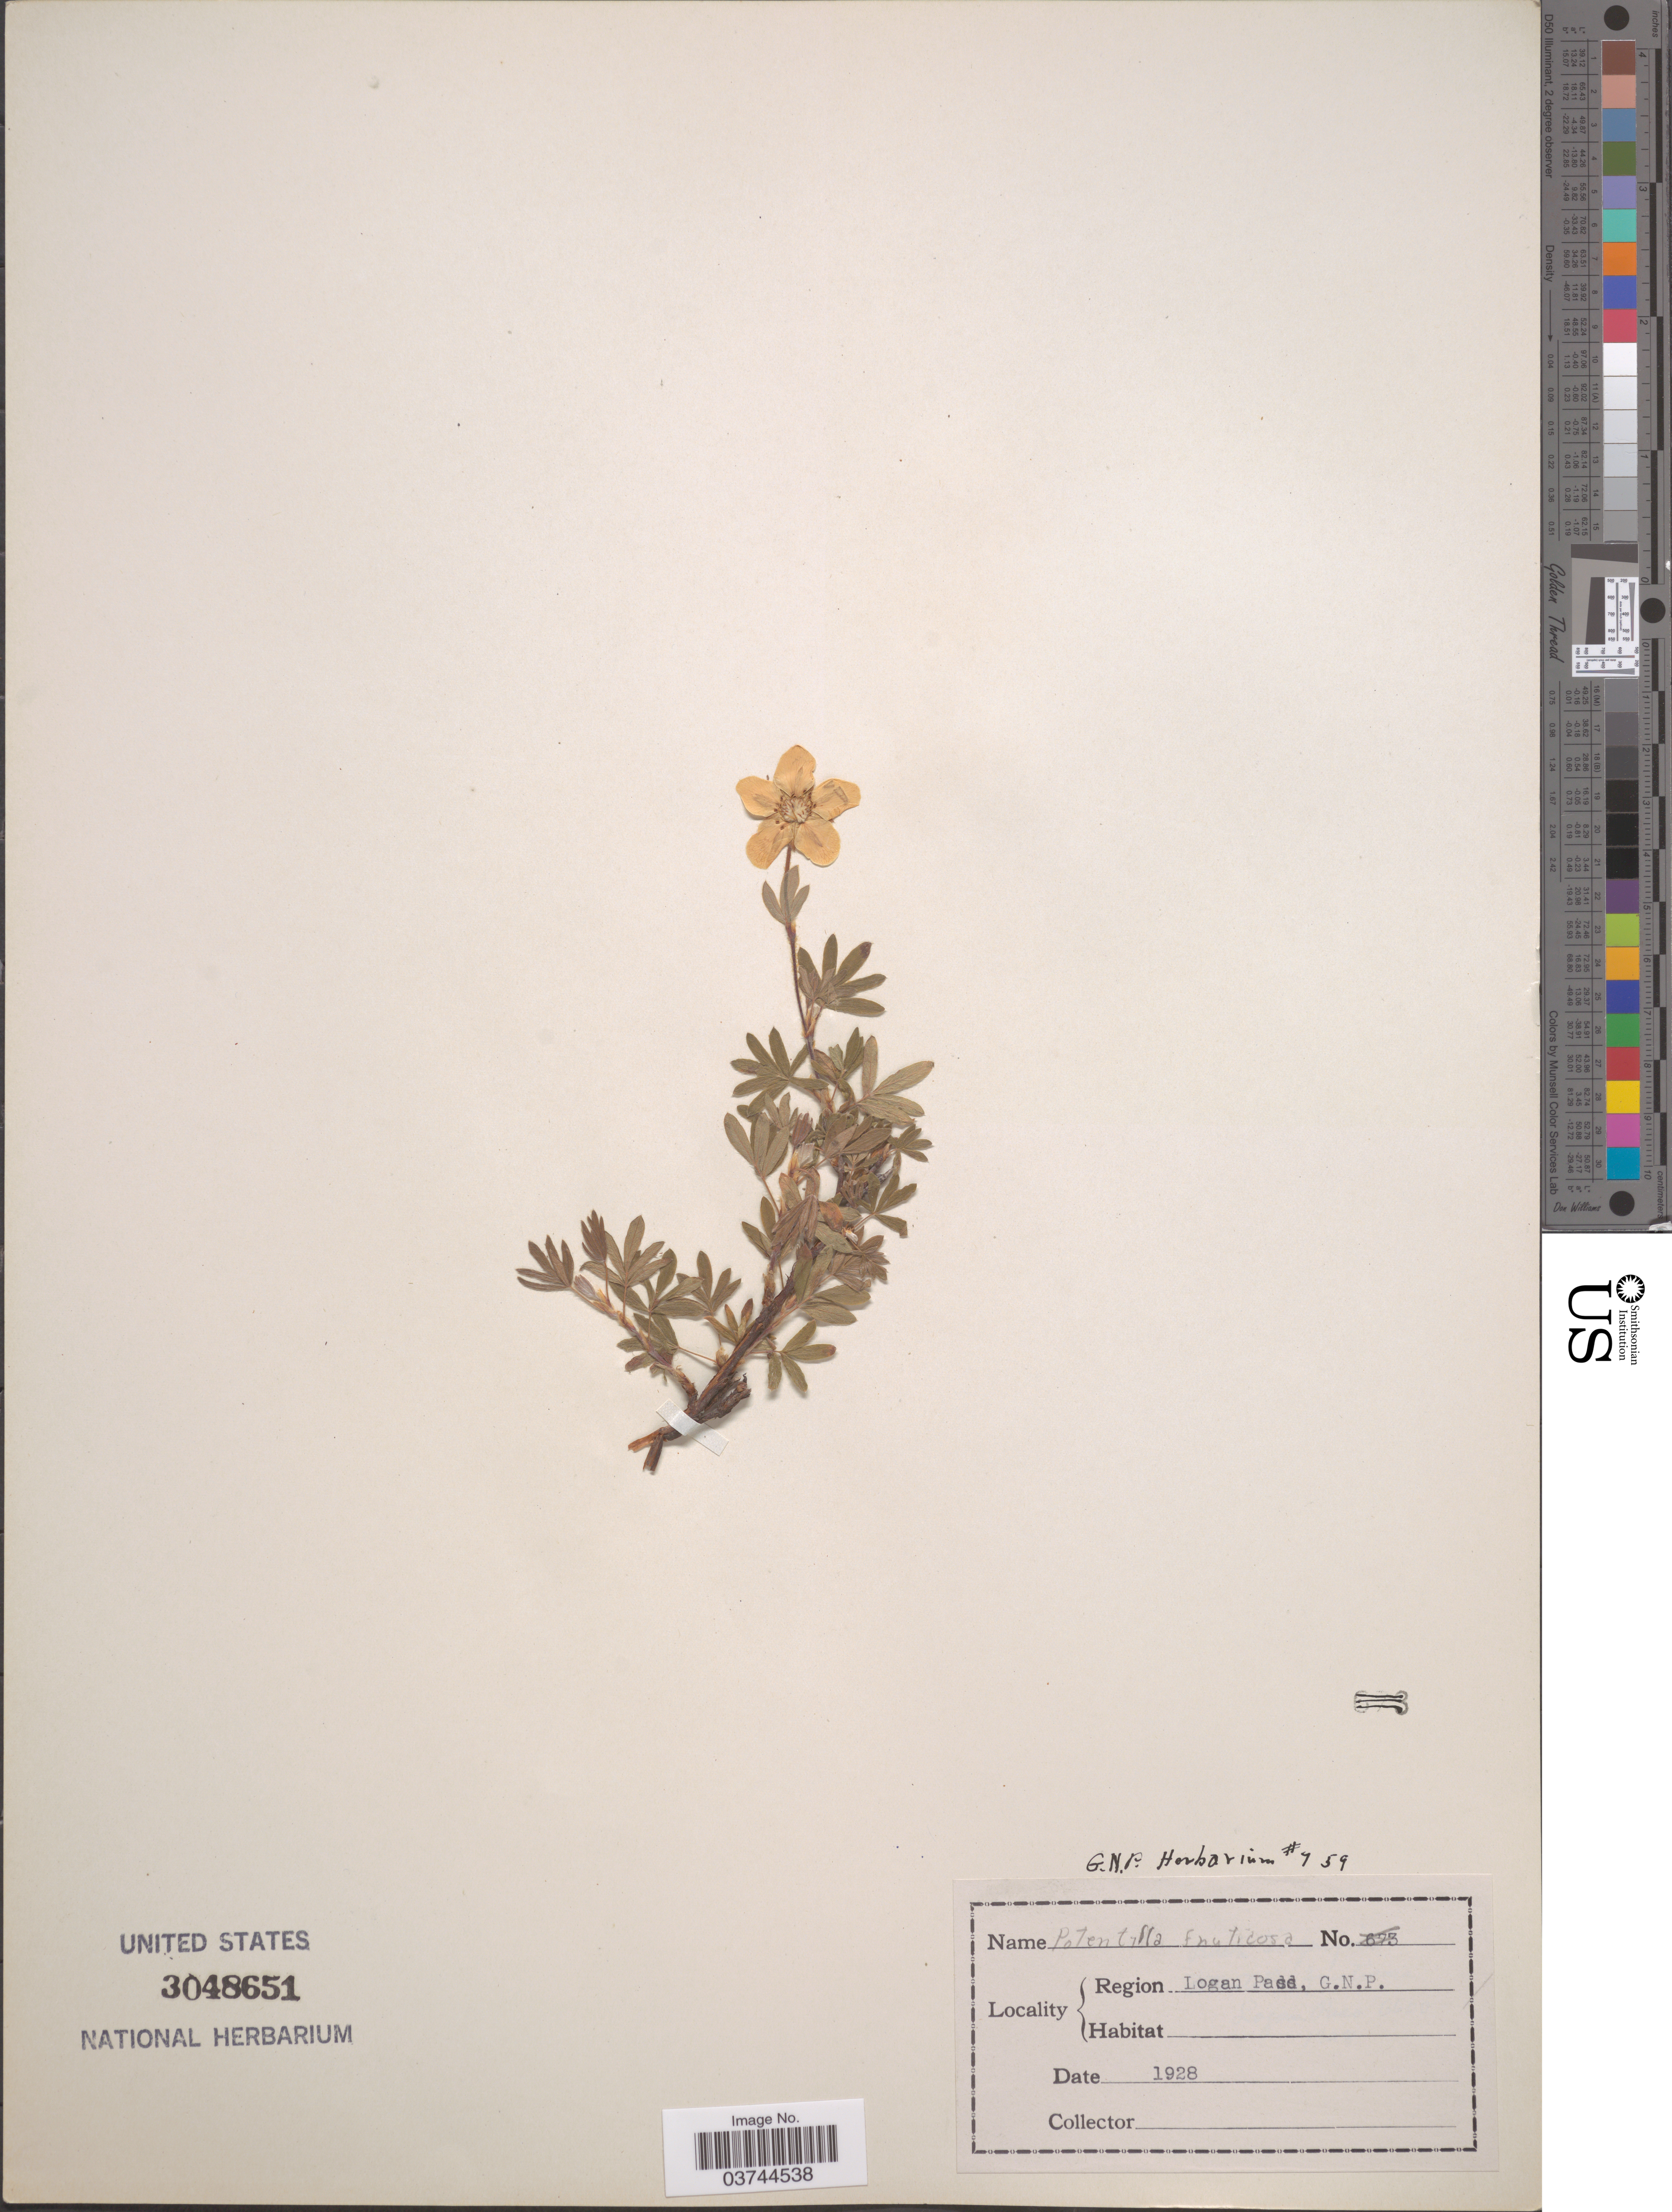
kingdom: Plantae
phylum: Tracheophyta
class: Magnoliopsida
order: Rosales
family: Rosaceae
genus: Dasiphora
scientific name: Dasiphora fruticosa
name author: (L.) Rydb.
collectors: ex herb. G. N. P.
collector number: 759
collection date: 1928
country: United States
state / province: Montana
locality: Region Logan Pass, G. N. P.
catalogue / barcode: US 3048651